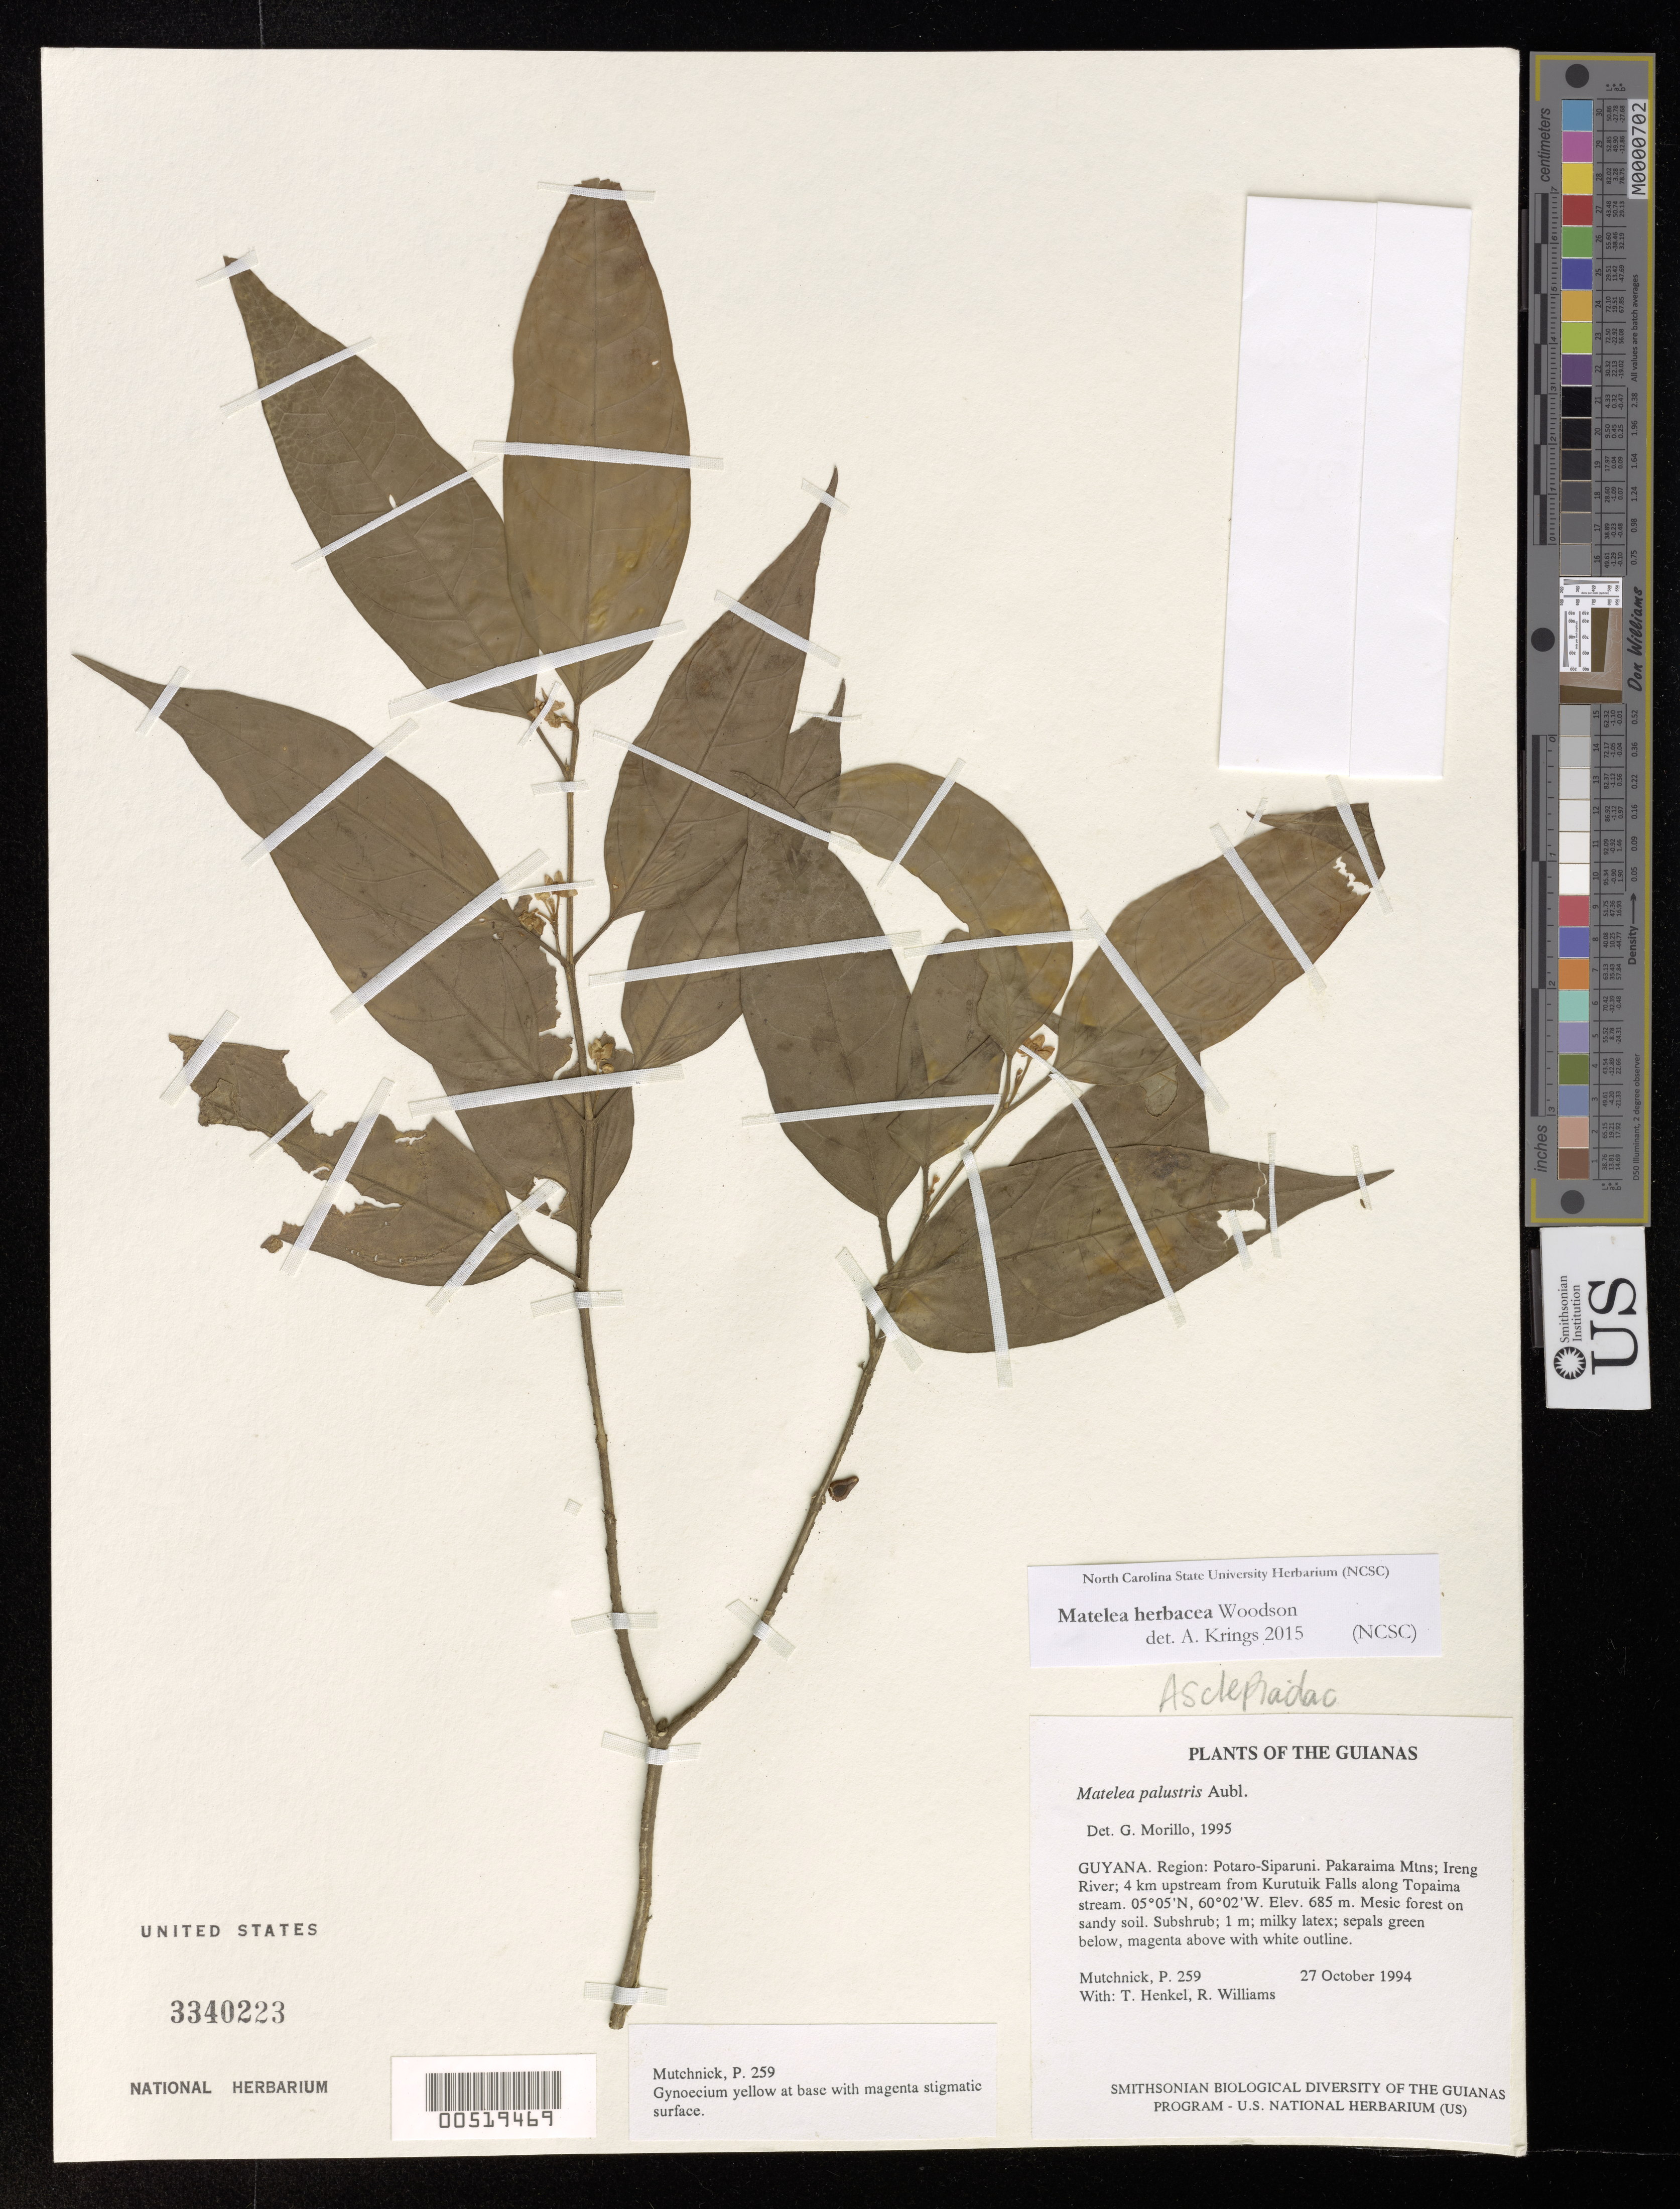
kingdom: Plantae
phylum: Tracheophyta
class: Magnoliopsida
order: Gentianales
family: Apocynaceae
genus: Matelea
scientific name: Matelea herbacea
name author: Woodson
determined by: Krings, A.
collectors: P. Mutchnick, T. Henkel & R. Williams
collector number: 259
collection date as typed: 27 October 1994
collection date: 1994-10-27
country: Guyana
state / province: Potaro-Siparuni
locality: Pakaraima Mtns; Ireng River; 4 km upstream from Kurutuik Falls along Topaima stream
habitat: Mesic forest on sandy soil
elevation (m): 685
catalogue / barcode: US 3340223